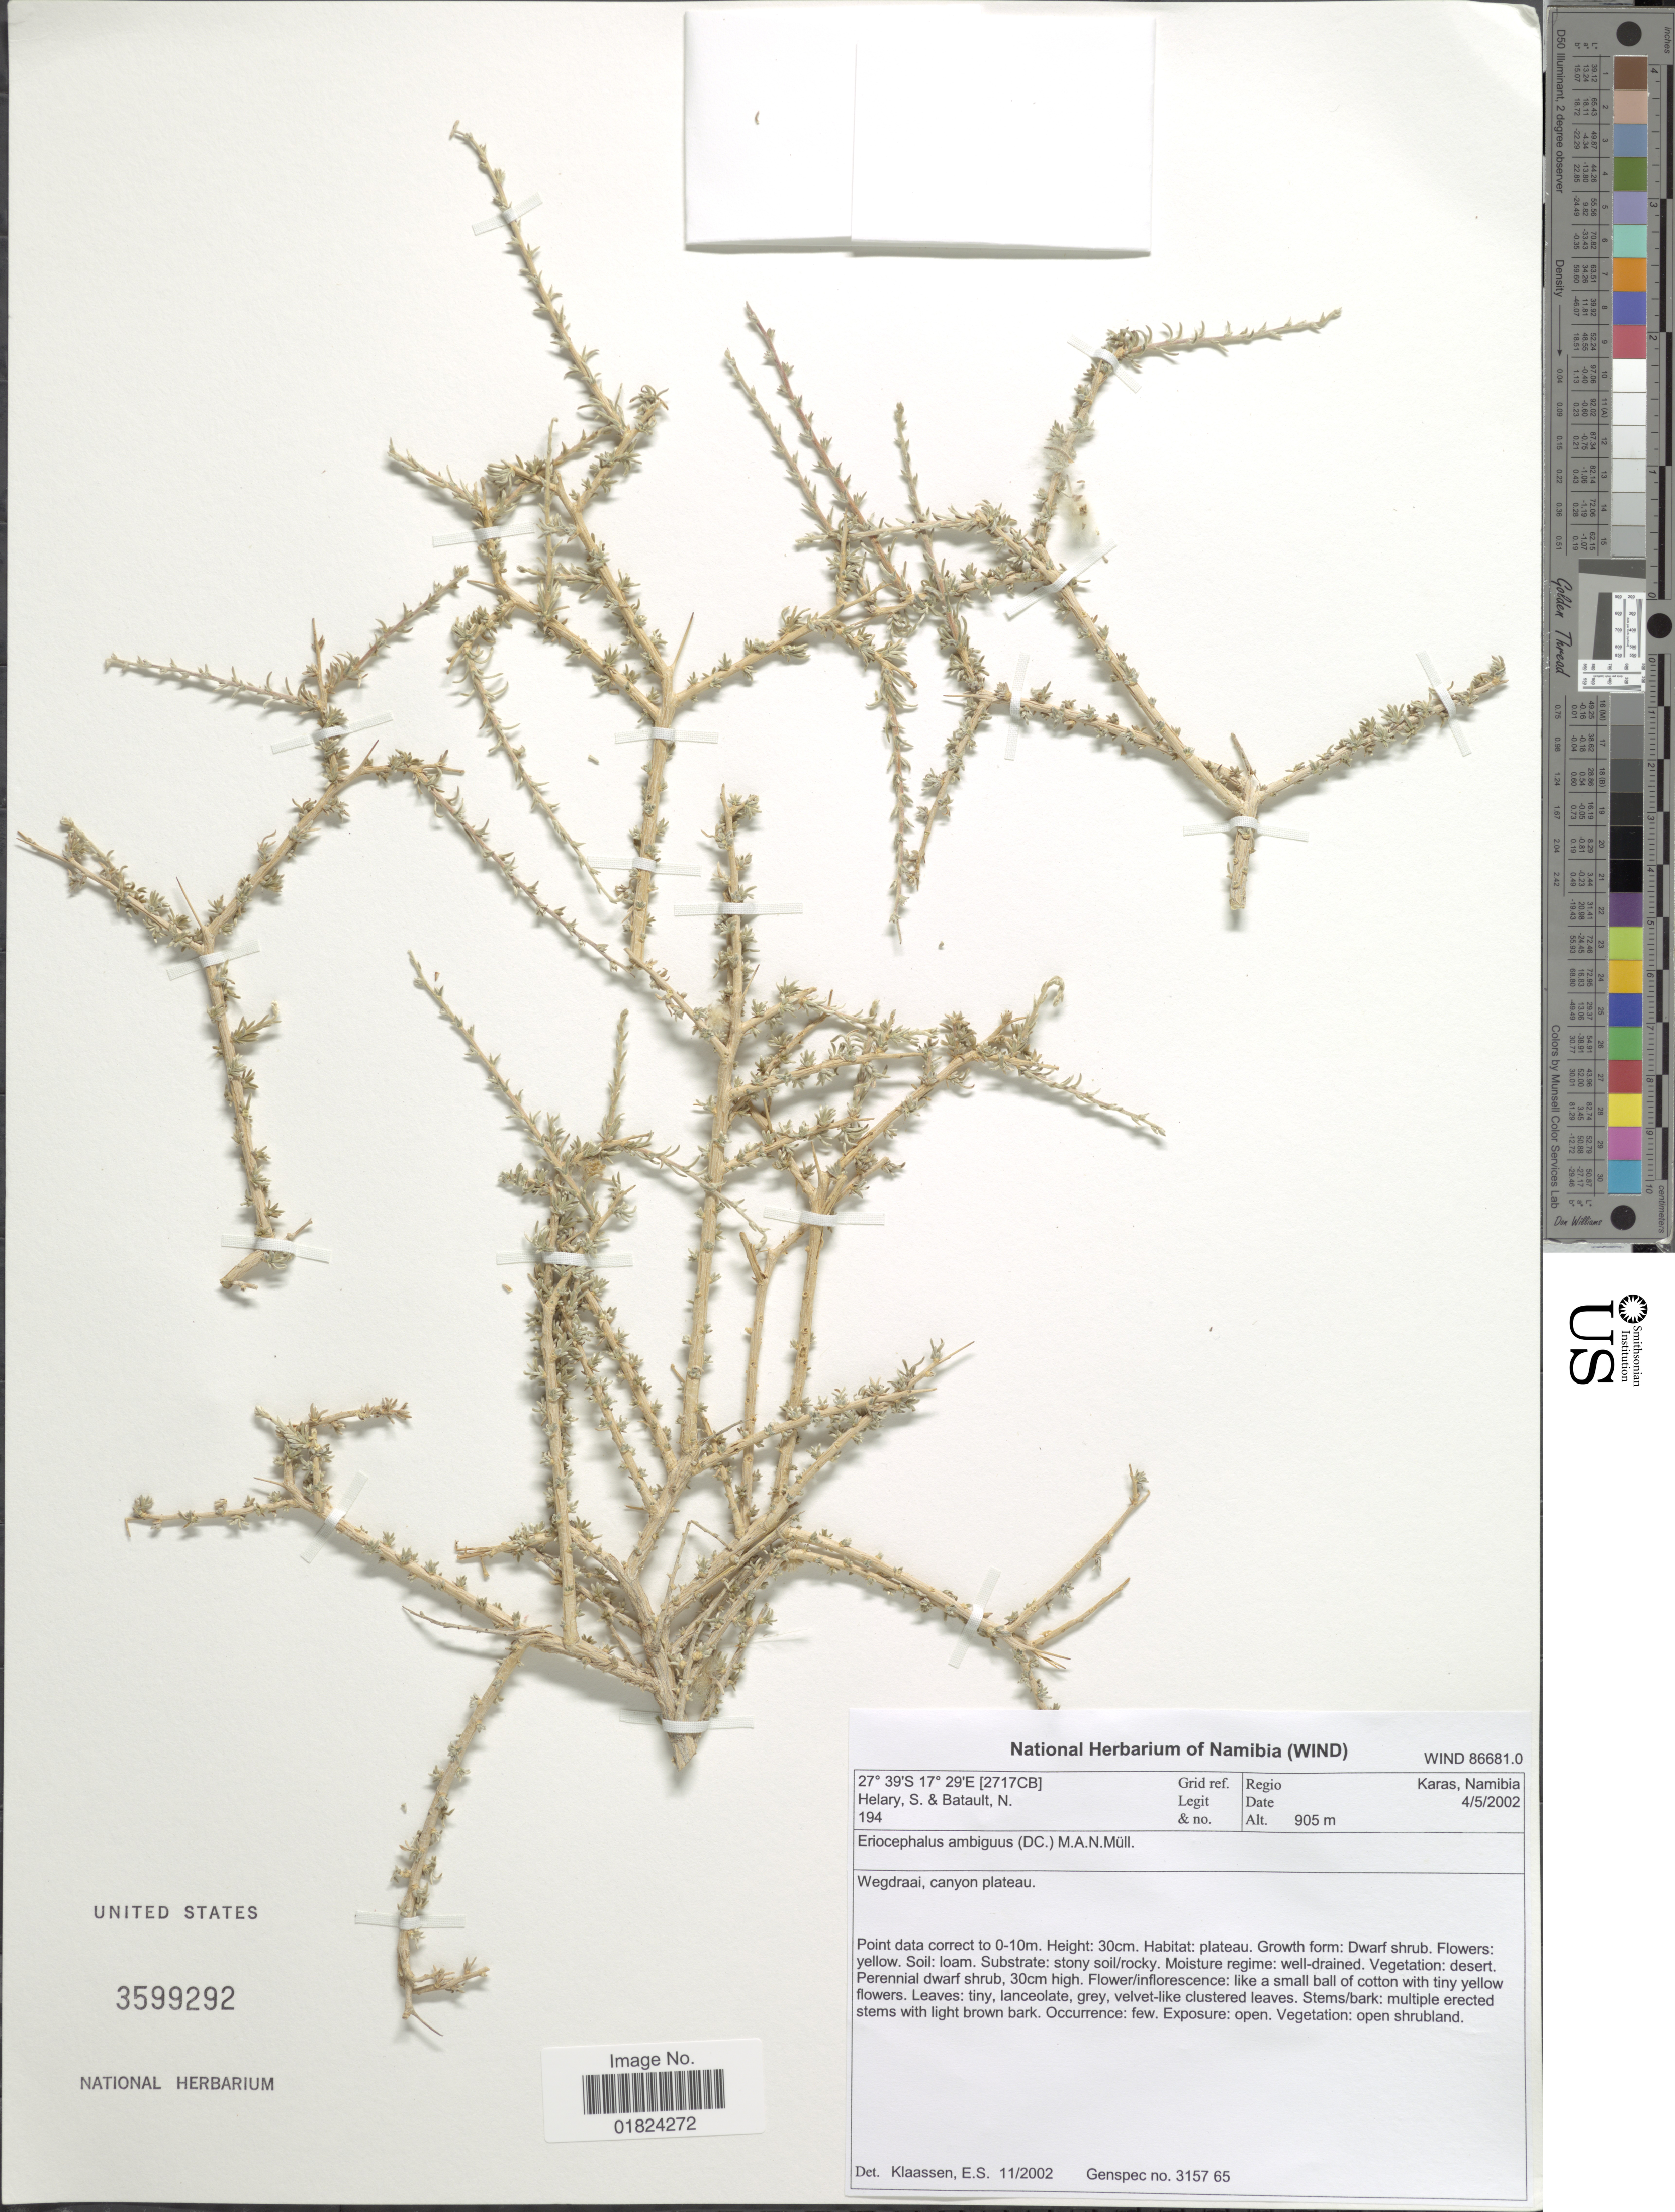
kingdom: Plantae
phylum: Tracheophyta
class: Magnoliopsida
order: Asterales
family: Asteraceae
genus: Eriocephalus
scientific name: Eriocephalus ambiguus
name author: (DC.) M.A.N. Müll.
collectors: S. Helary & N. Batault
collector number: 194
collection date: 2002-05-04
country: Namibia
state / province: Karas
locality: Wegdraai, canyon plateau.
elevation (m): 905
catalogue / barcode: US 3599292